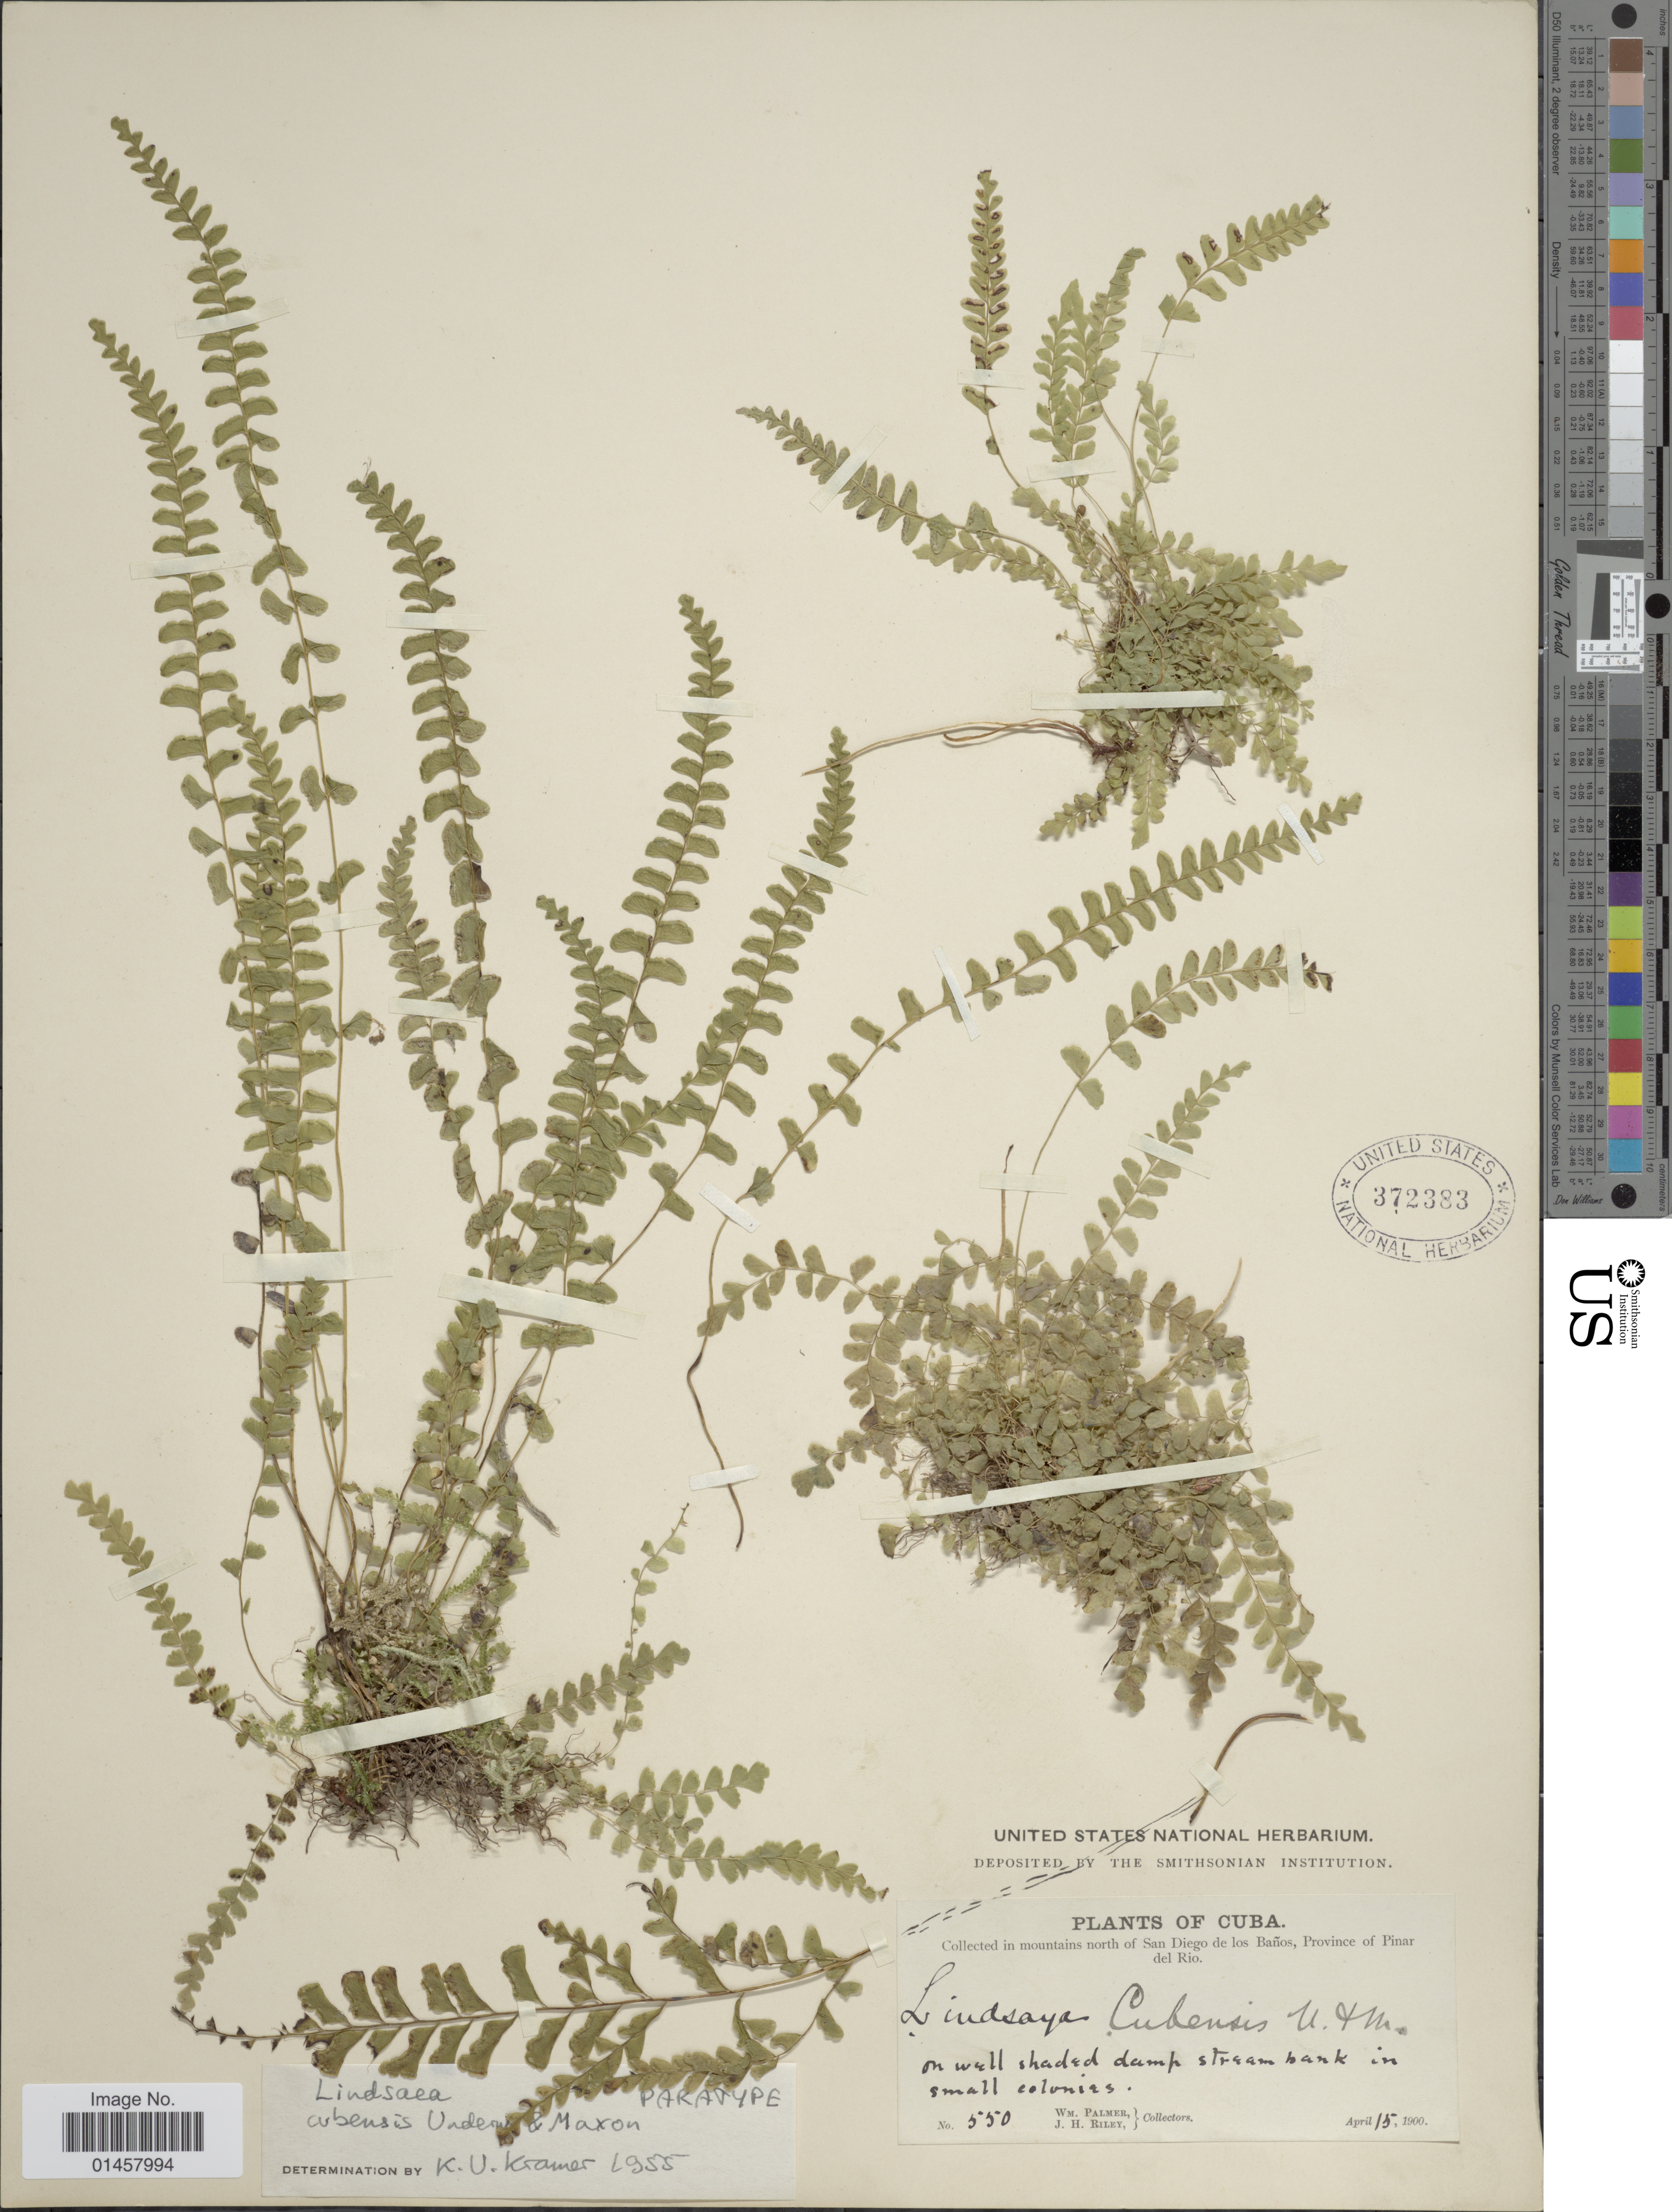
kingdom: Plantae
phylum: Tracheophyta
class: Polypodiopsida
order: Polypodiales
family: Lindsaeaceae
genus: Lindsaea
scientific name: Lindsaea cubensis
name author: Underw. & Maxon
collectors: W. Palmer & J. H. Riley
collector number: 550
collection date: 1900-04-15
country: Cuba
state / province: Pinar del Río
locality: Mountains north of San Diego de los Banos, province of Pinar del Rio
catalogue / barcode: US 372383